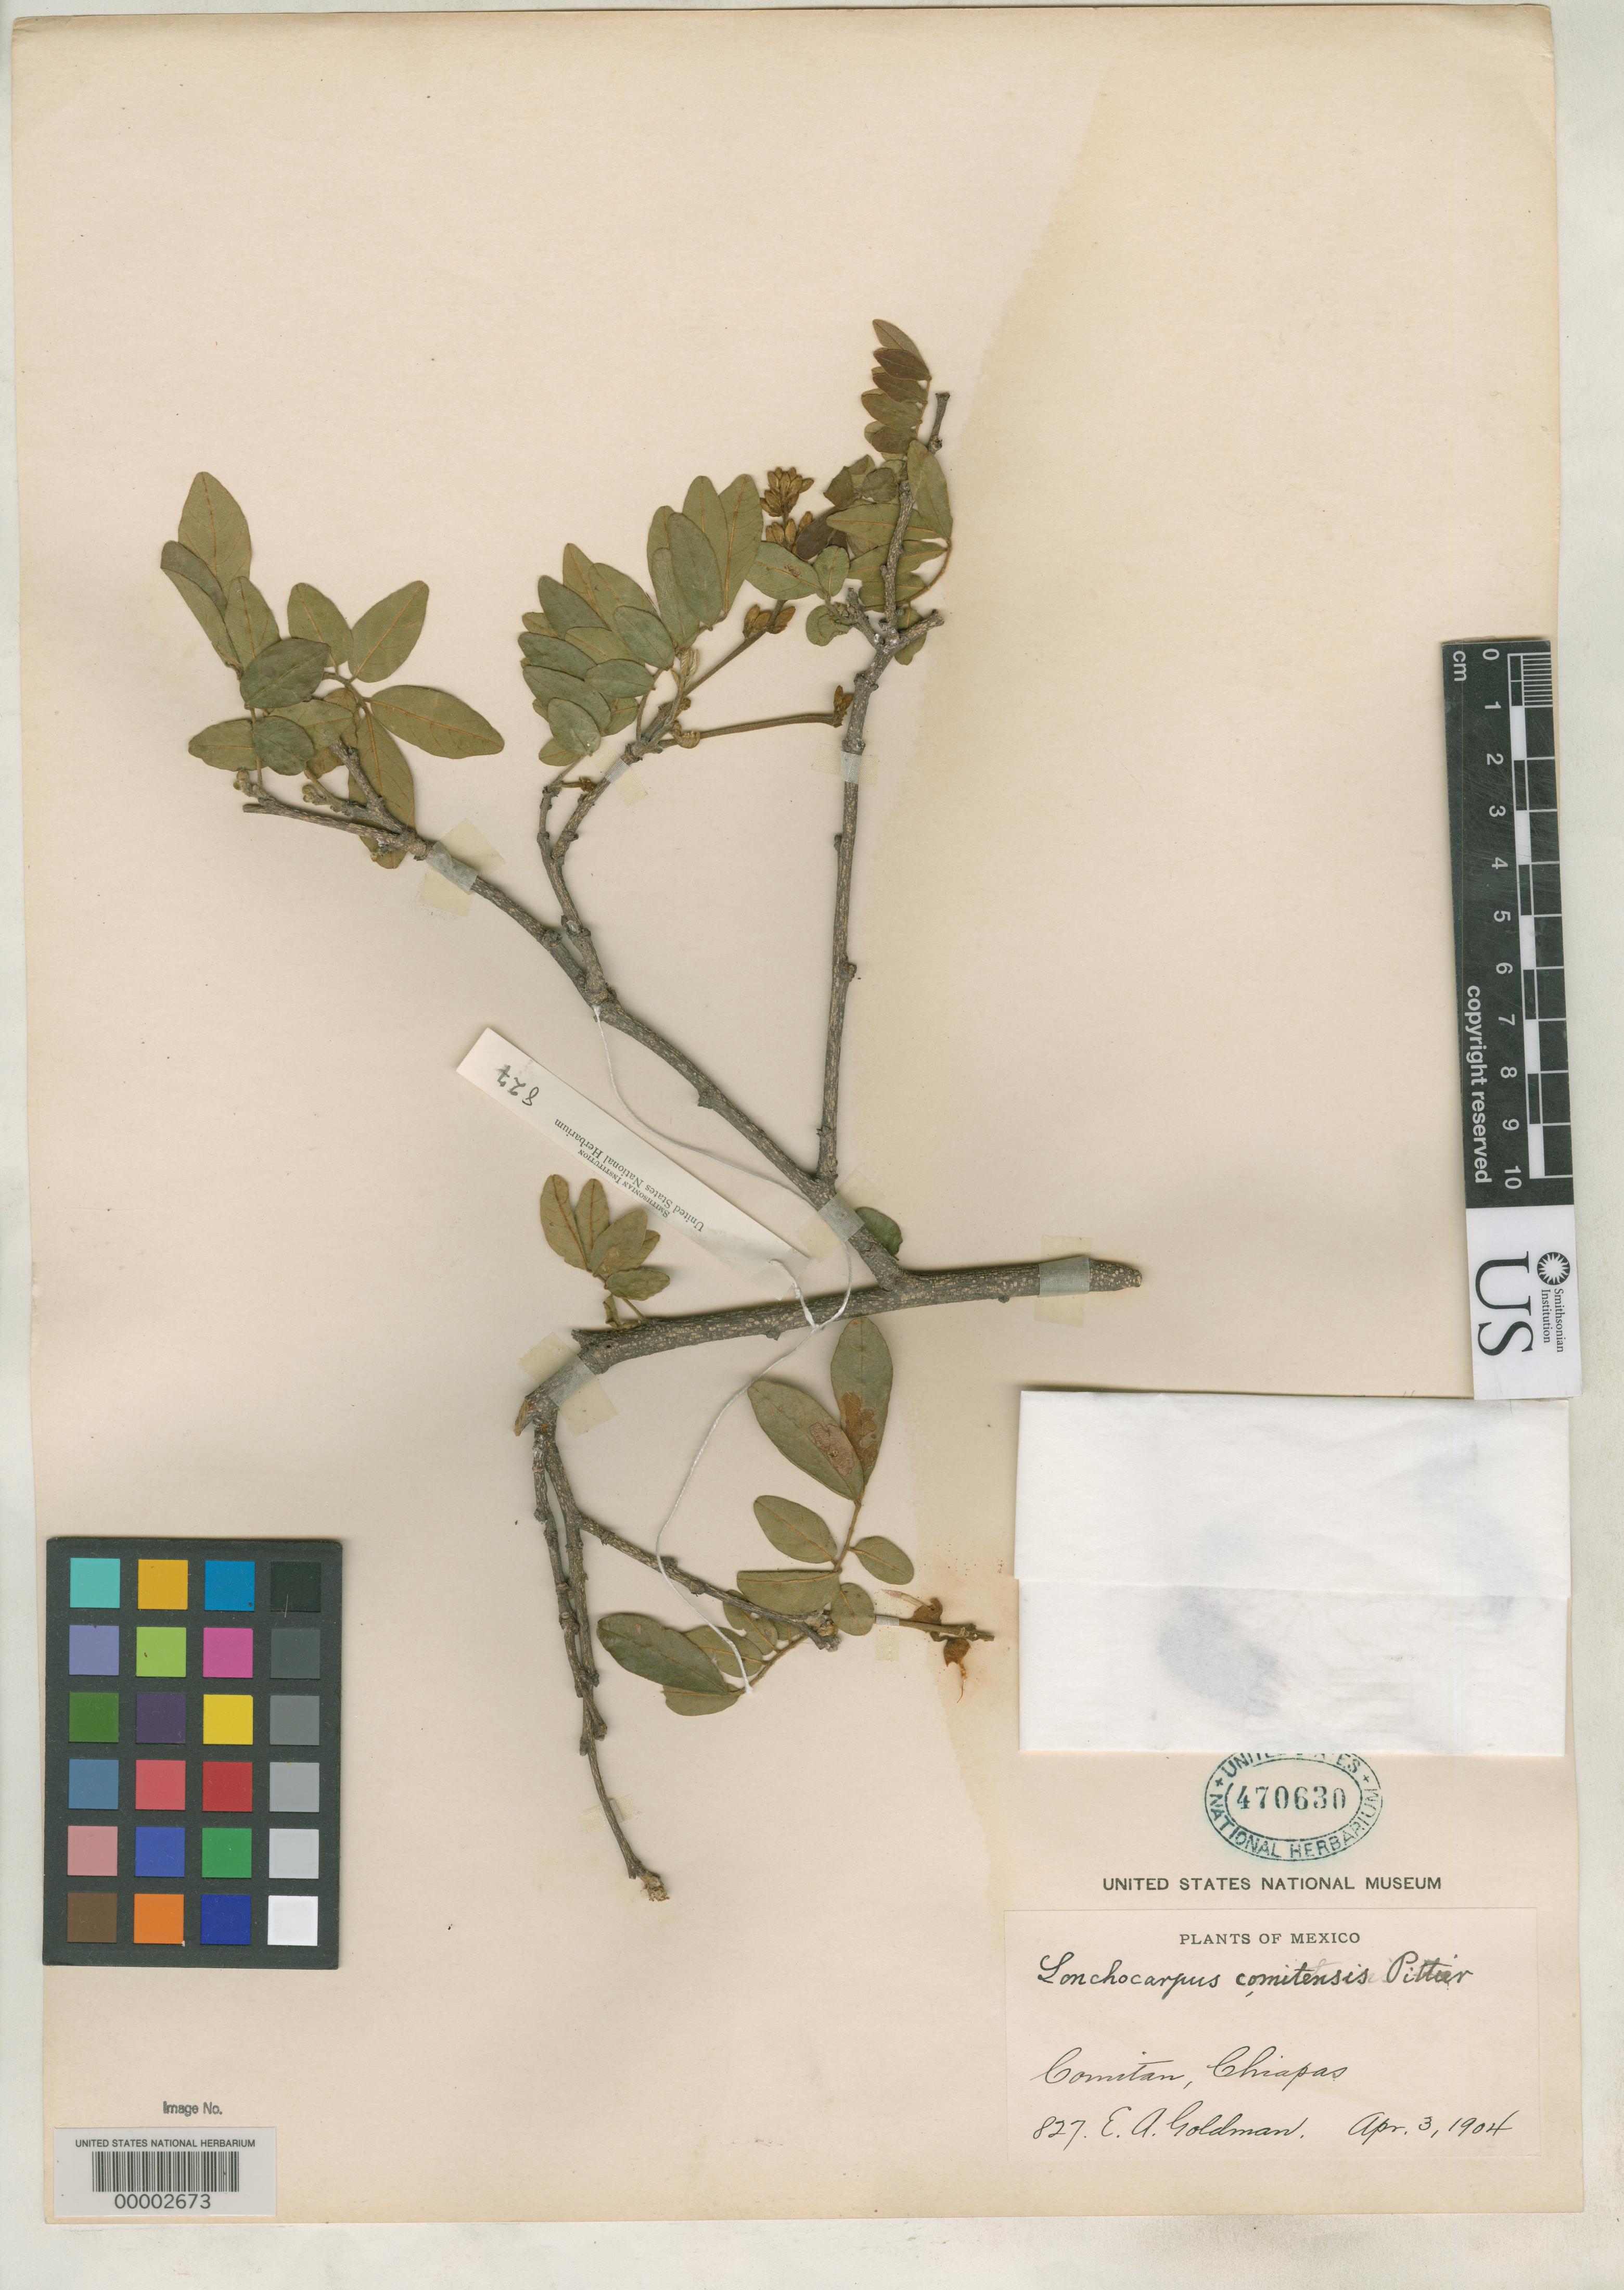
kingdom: Plantae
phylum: Tracheophyta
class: Magnoliopsida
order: Fabales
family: Fabaceae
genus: Lonchocarpus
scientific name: Lonchocarpus comitensis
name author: Pittier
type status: Holotype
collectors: E. A. Goldman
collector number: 827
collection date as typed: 03 Apr 1904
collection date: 1904-04-03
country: Mexico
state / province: Chiapas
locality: Comitan.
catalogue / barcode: US 470630